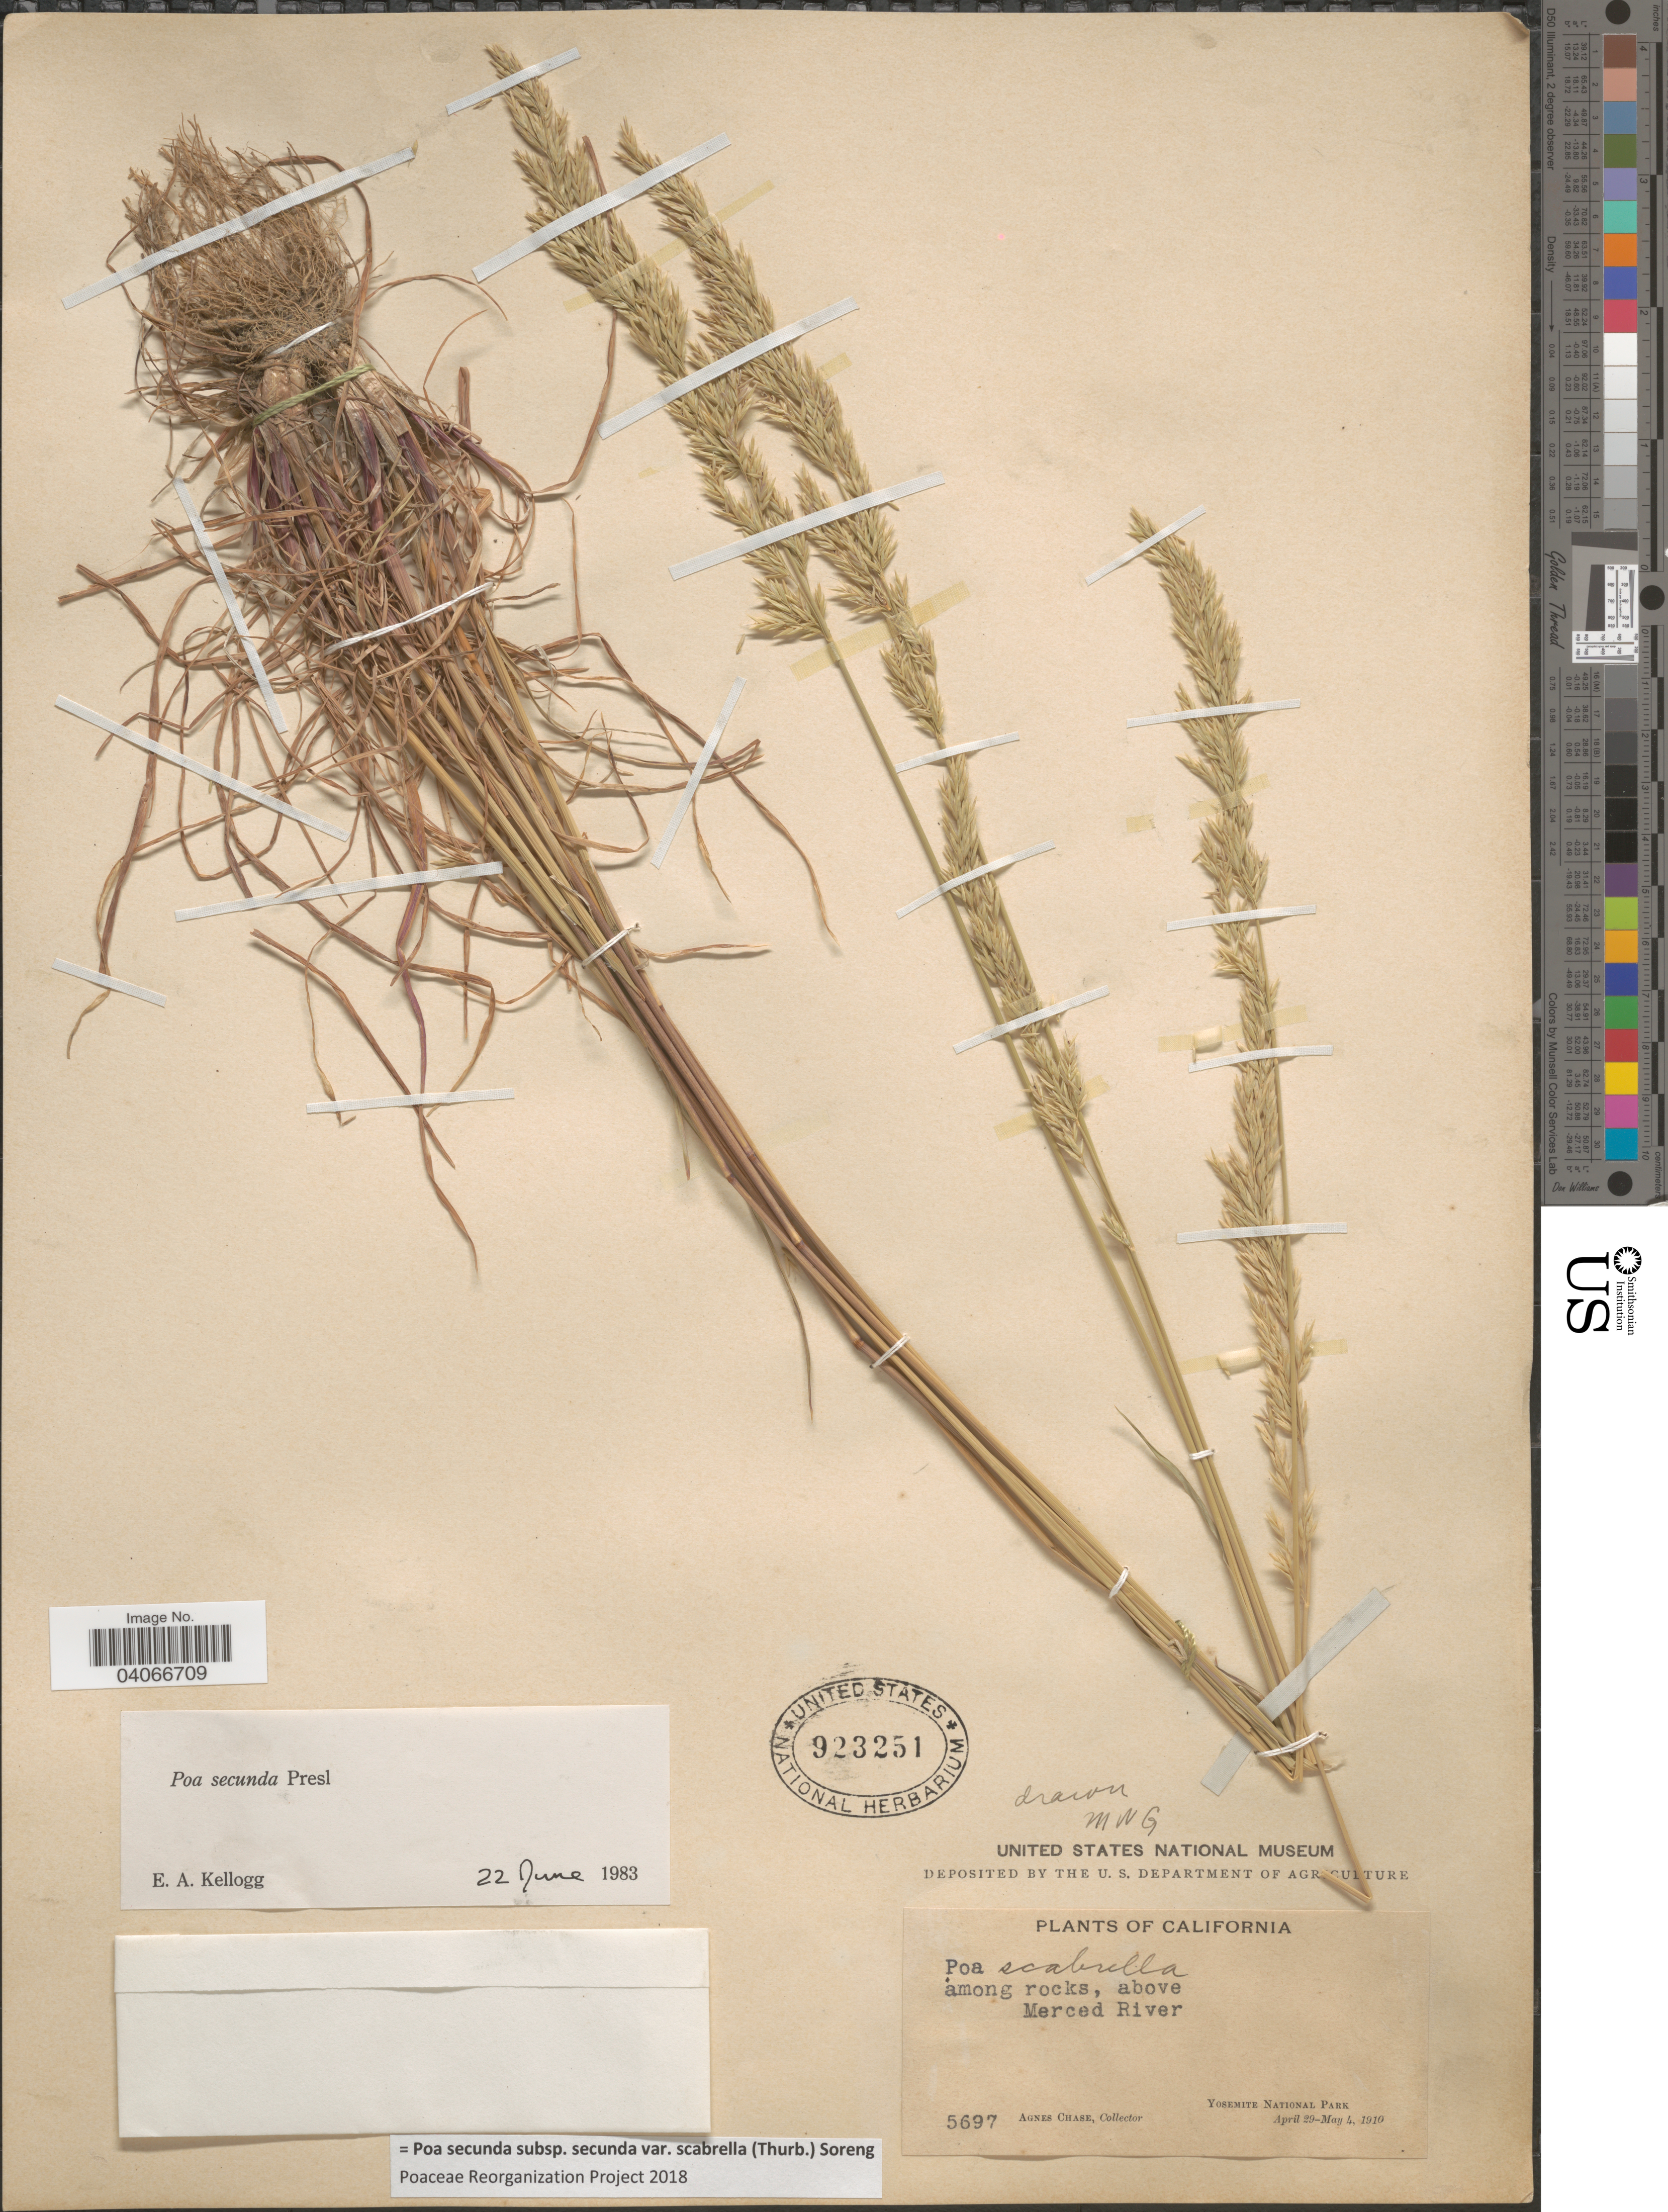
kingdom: Plantae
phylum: Tracheophyta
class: Liliopsida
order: Poales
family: Poaceae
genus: Poa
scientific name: Poa secunda subsp. secunda var. scabrella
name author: (Thurb.) Soreng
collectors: A. Chase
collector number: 5697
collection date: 1910-04-29/1910-05-04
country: United States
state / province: California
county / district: Mariposa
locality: Among rocks, above Merced River. Yosemite National Park.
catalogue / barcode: US 923251